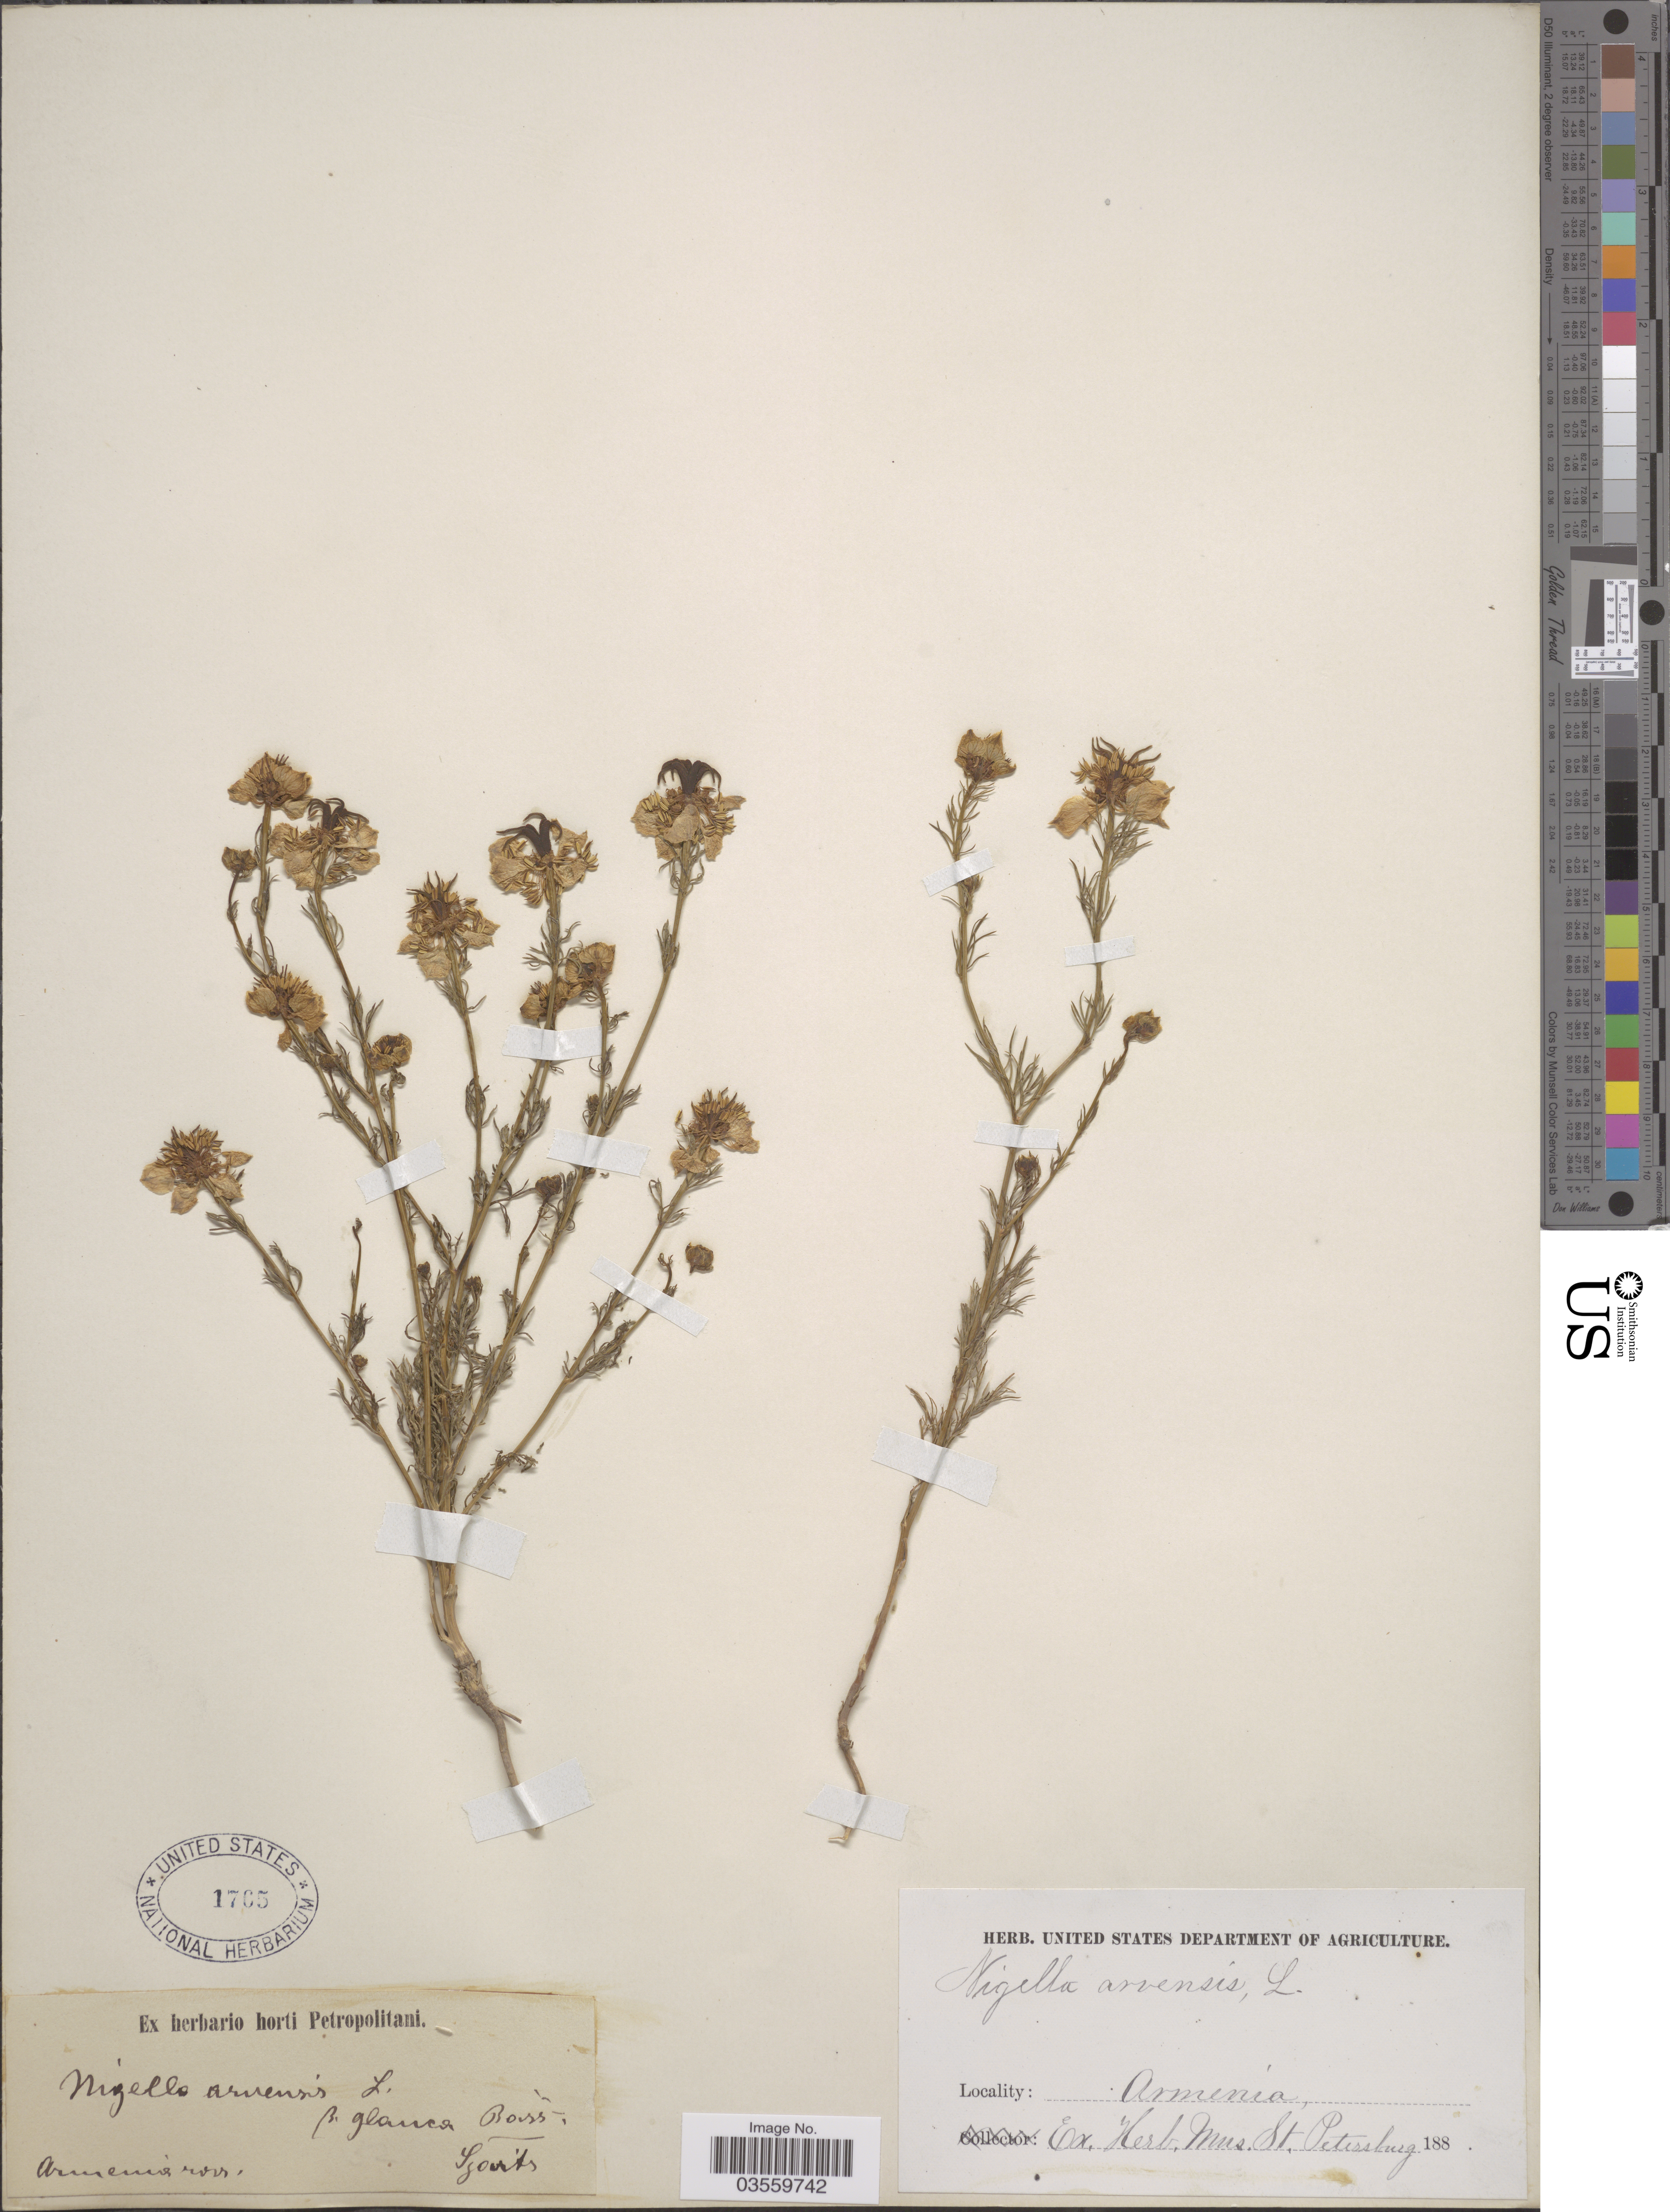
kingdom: Plantae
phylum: Tracheophyta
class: Magnoliopsida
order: Ranunculales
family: Ranunculaceae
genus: Nigella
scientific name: Nigella arvensis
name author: L.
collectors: Szovits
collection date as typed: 188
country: Armenia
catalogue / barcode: US 1765